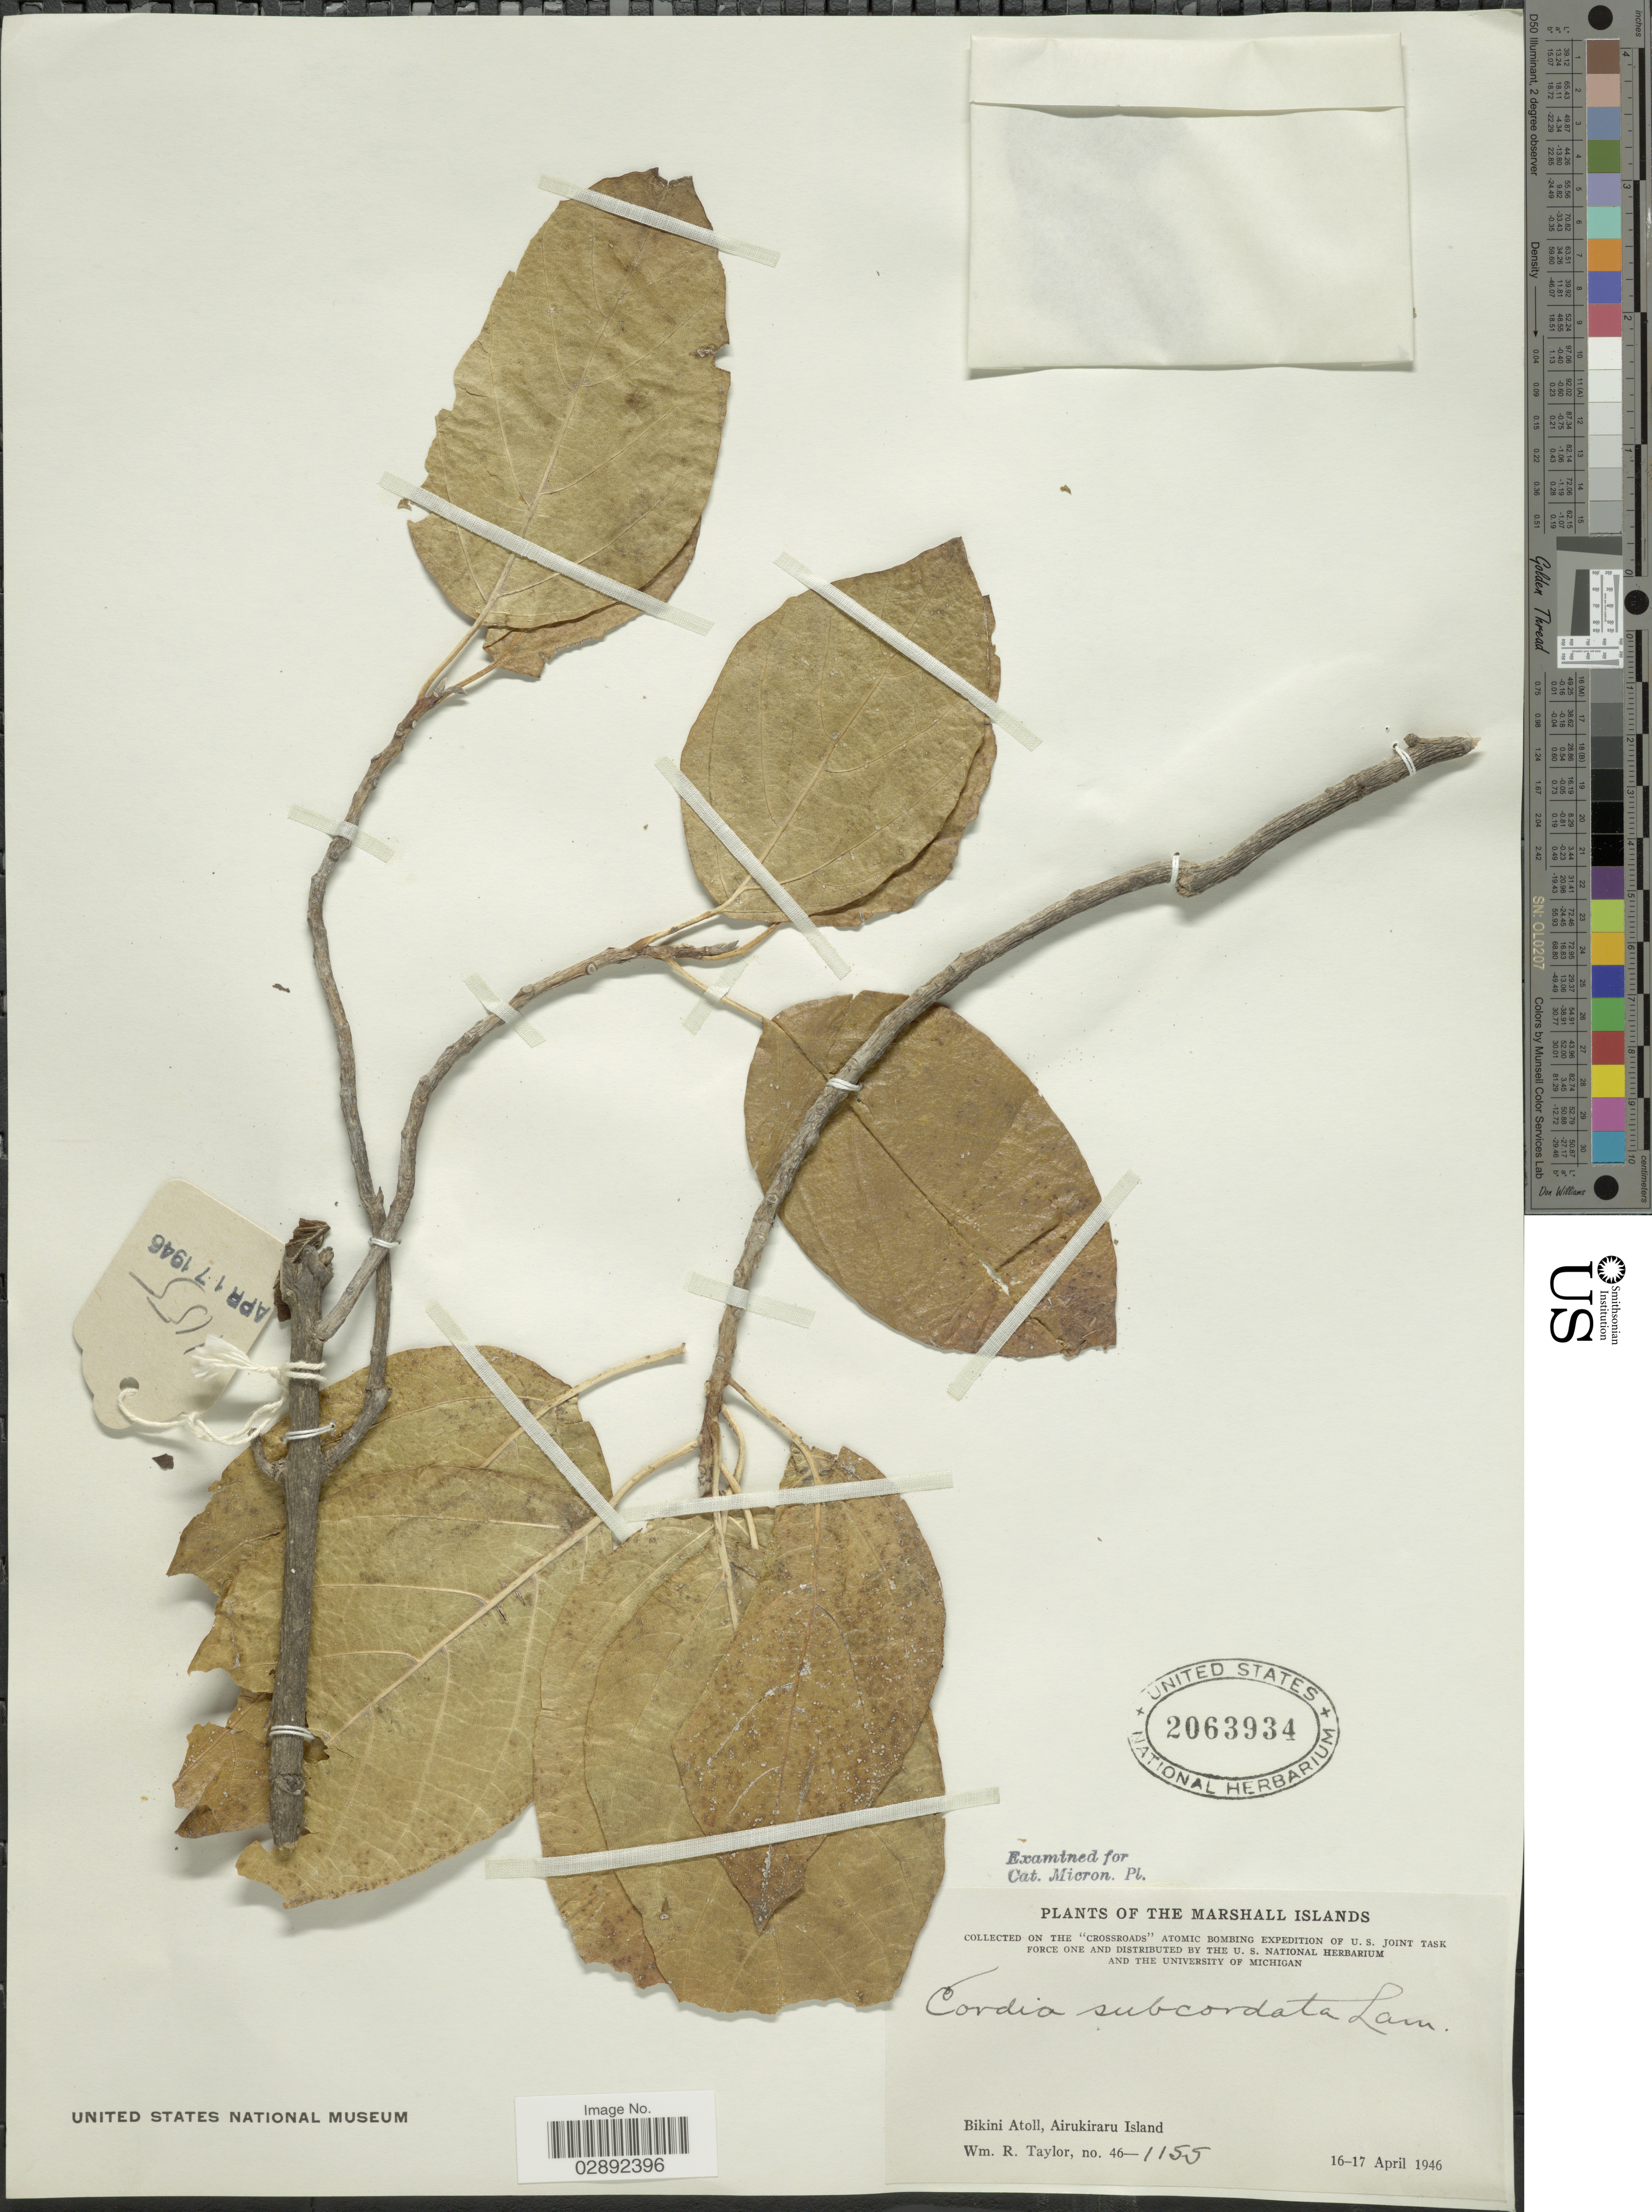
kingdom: Plantae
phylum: Tracheophyta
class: Magnoliopsida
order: Boraginales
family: Cordiaceae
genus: Cordia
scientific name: Cordia subcordata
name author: Lam.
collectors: W. R. Taylor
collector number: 46-1155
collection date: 1946-04-16/1946-04-17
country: Marshall Islands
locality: Bikini Atoll, Airukiraru Island.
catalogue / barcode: US 2063934